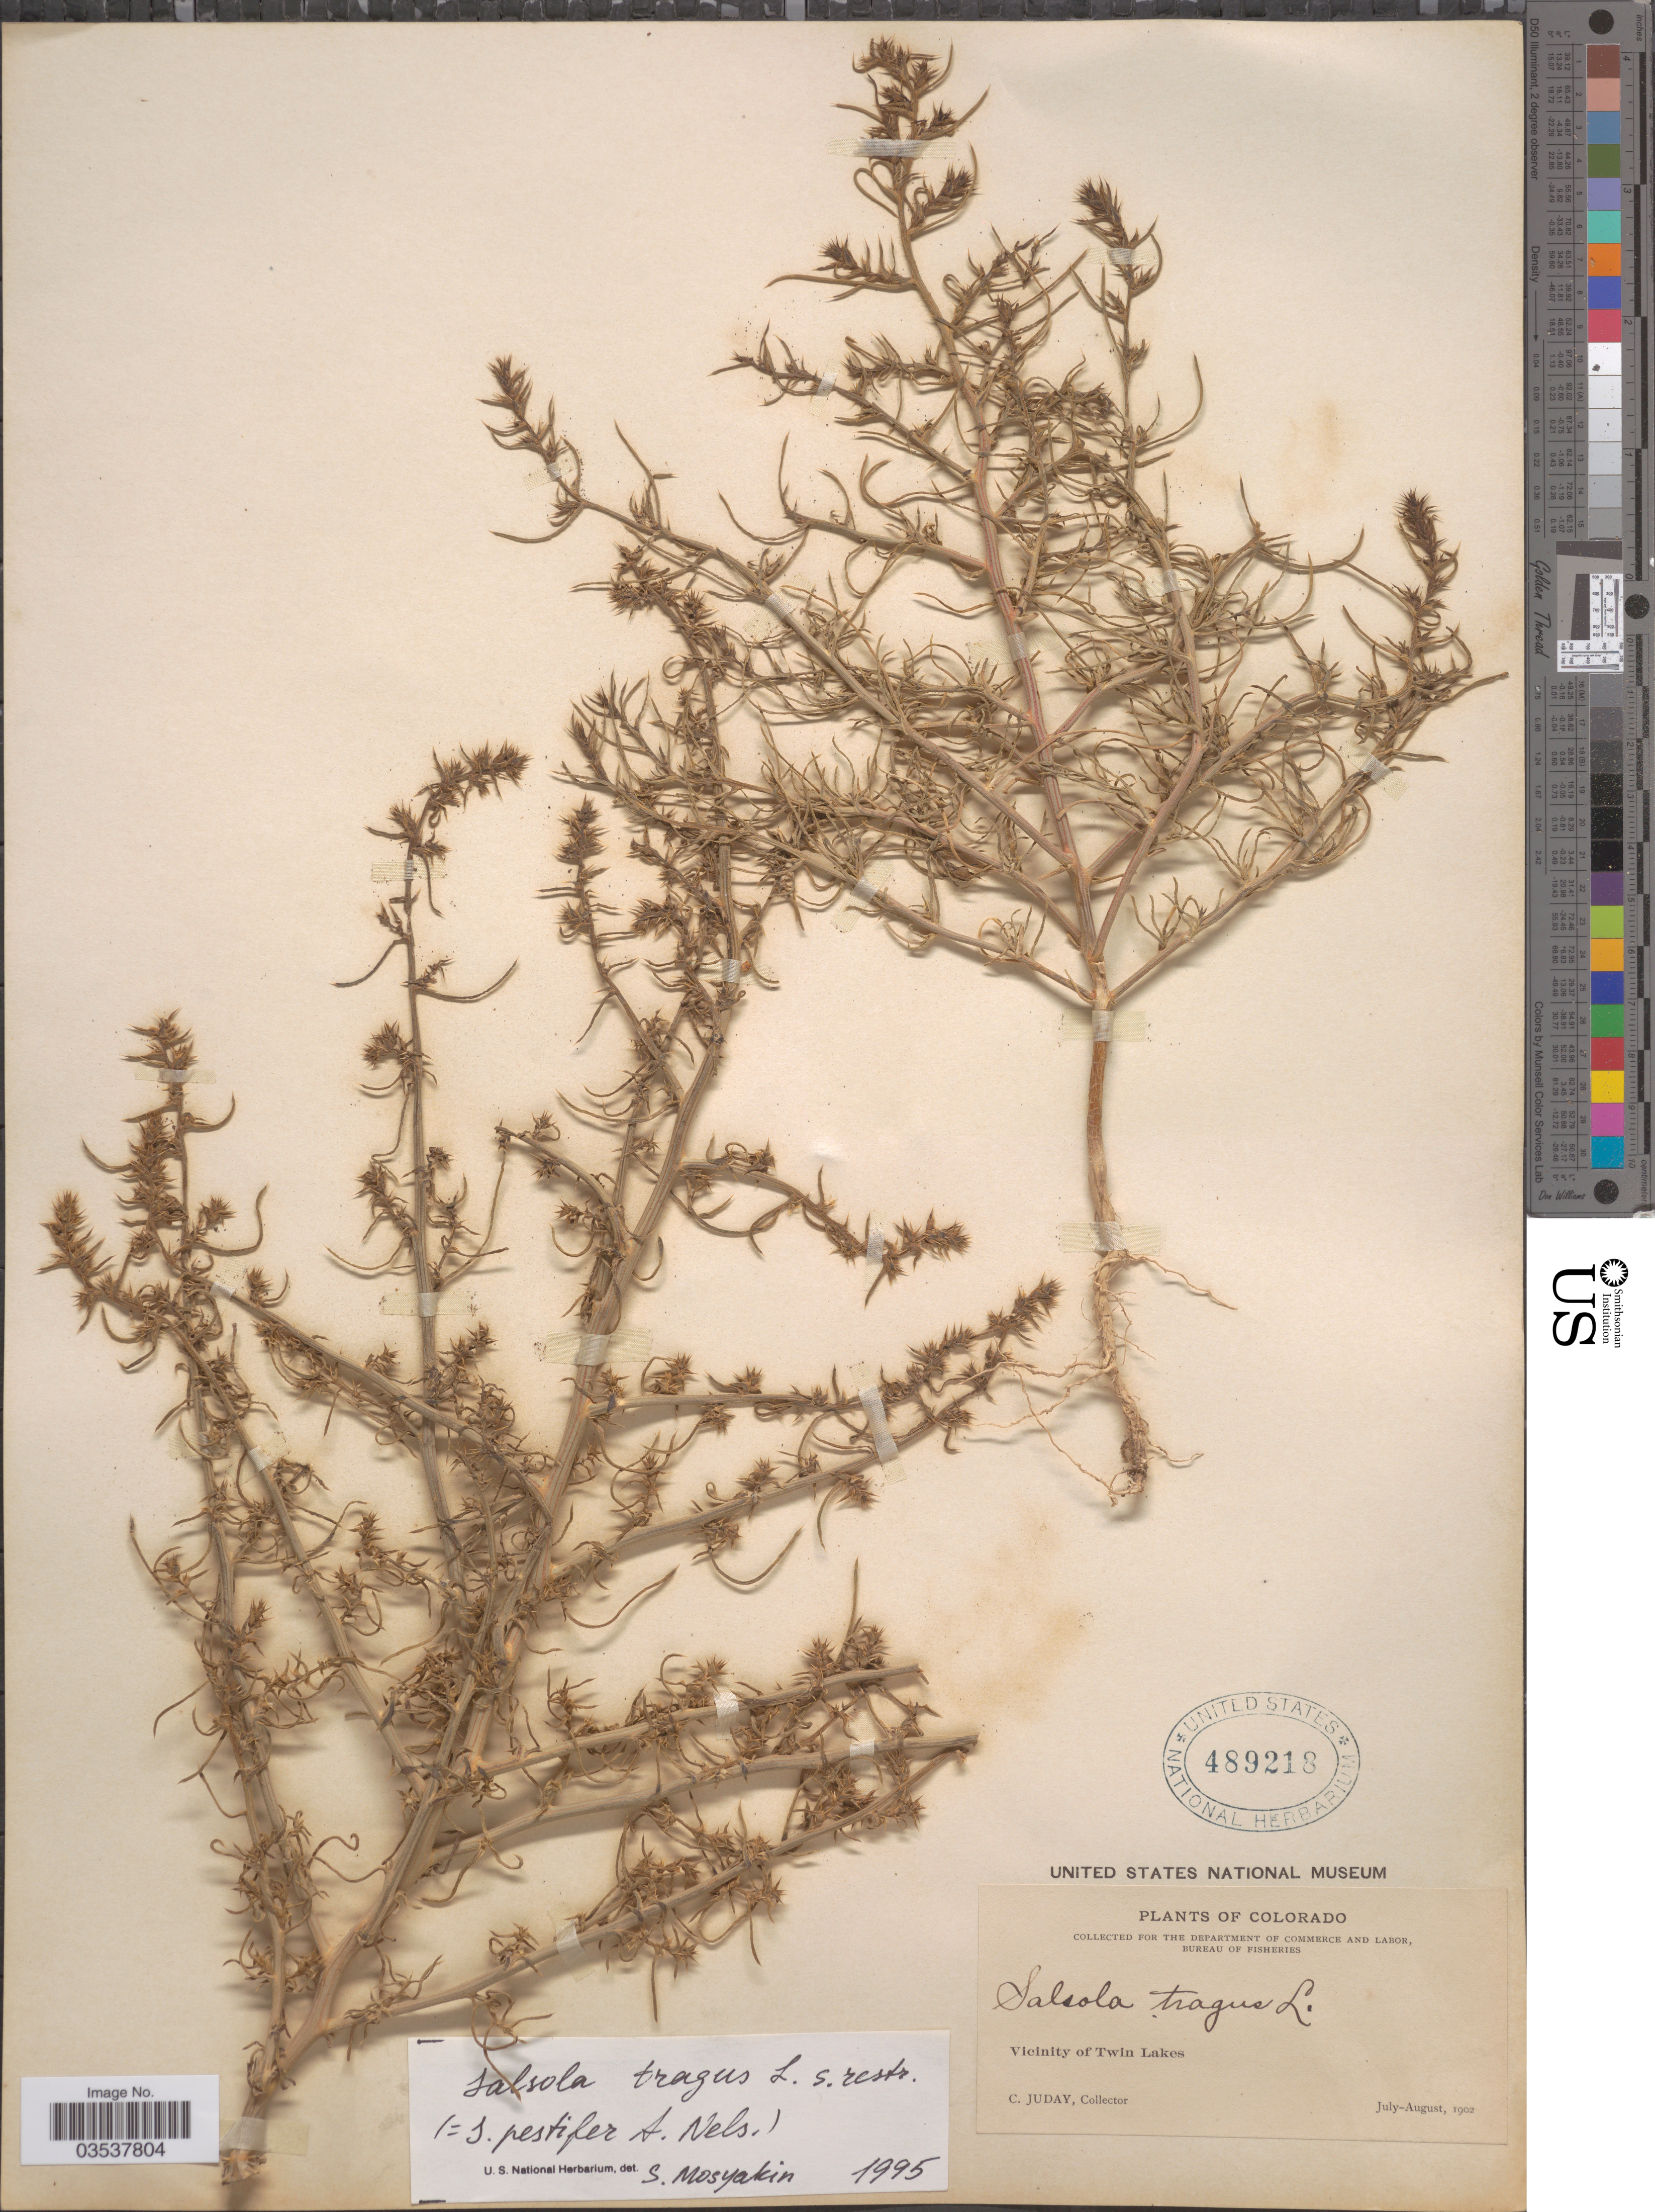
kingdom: Plantae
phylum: Tracheophyta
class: Magnoliopsida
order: Caryophyllales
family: Amaranthaceae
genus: Salsola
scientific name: Salsola pestifer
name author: A. Nelson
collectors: C. Juday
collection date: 1902-07/1902-08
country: United States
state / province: Colorado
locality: Vicinity of Twin Lakes.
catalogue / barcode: US 489218